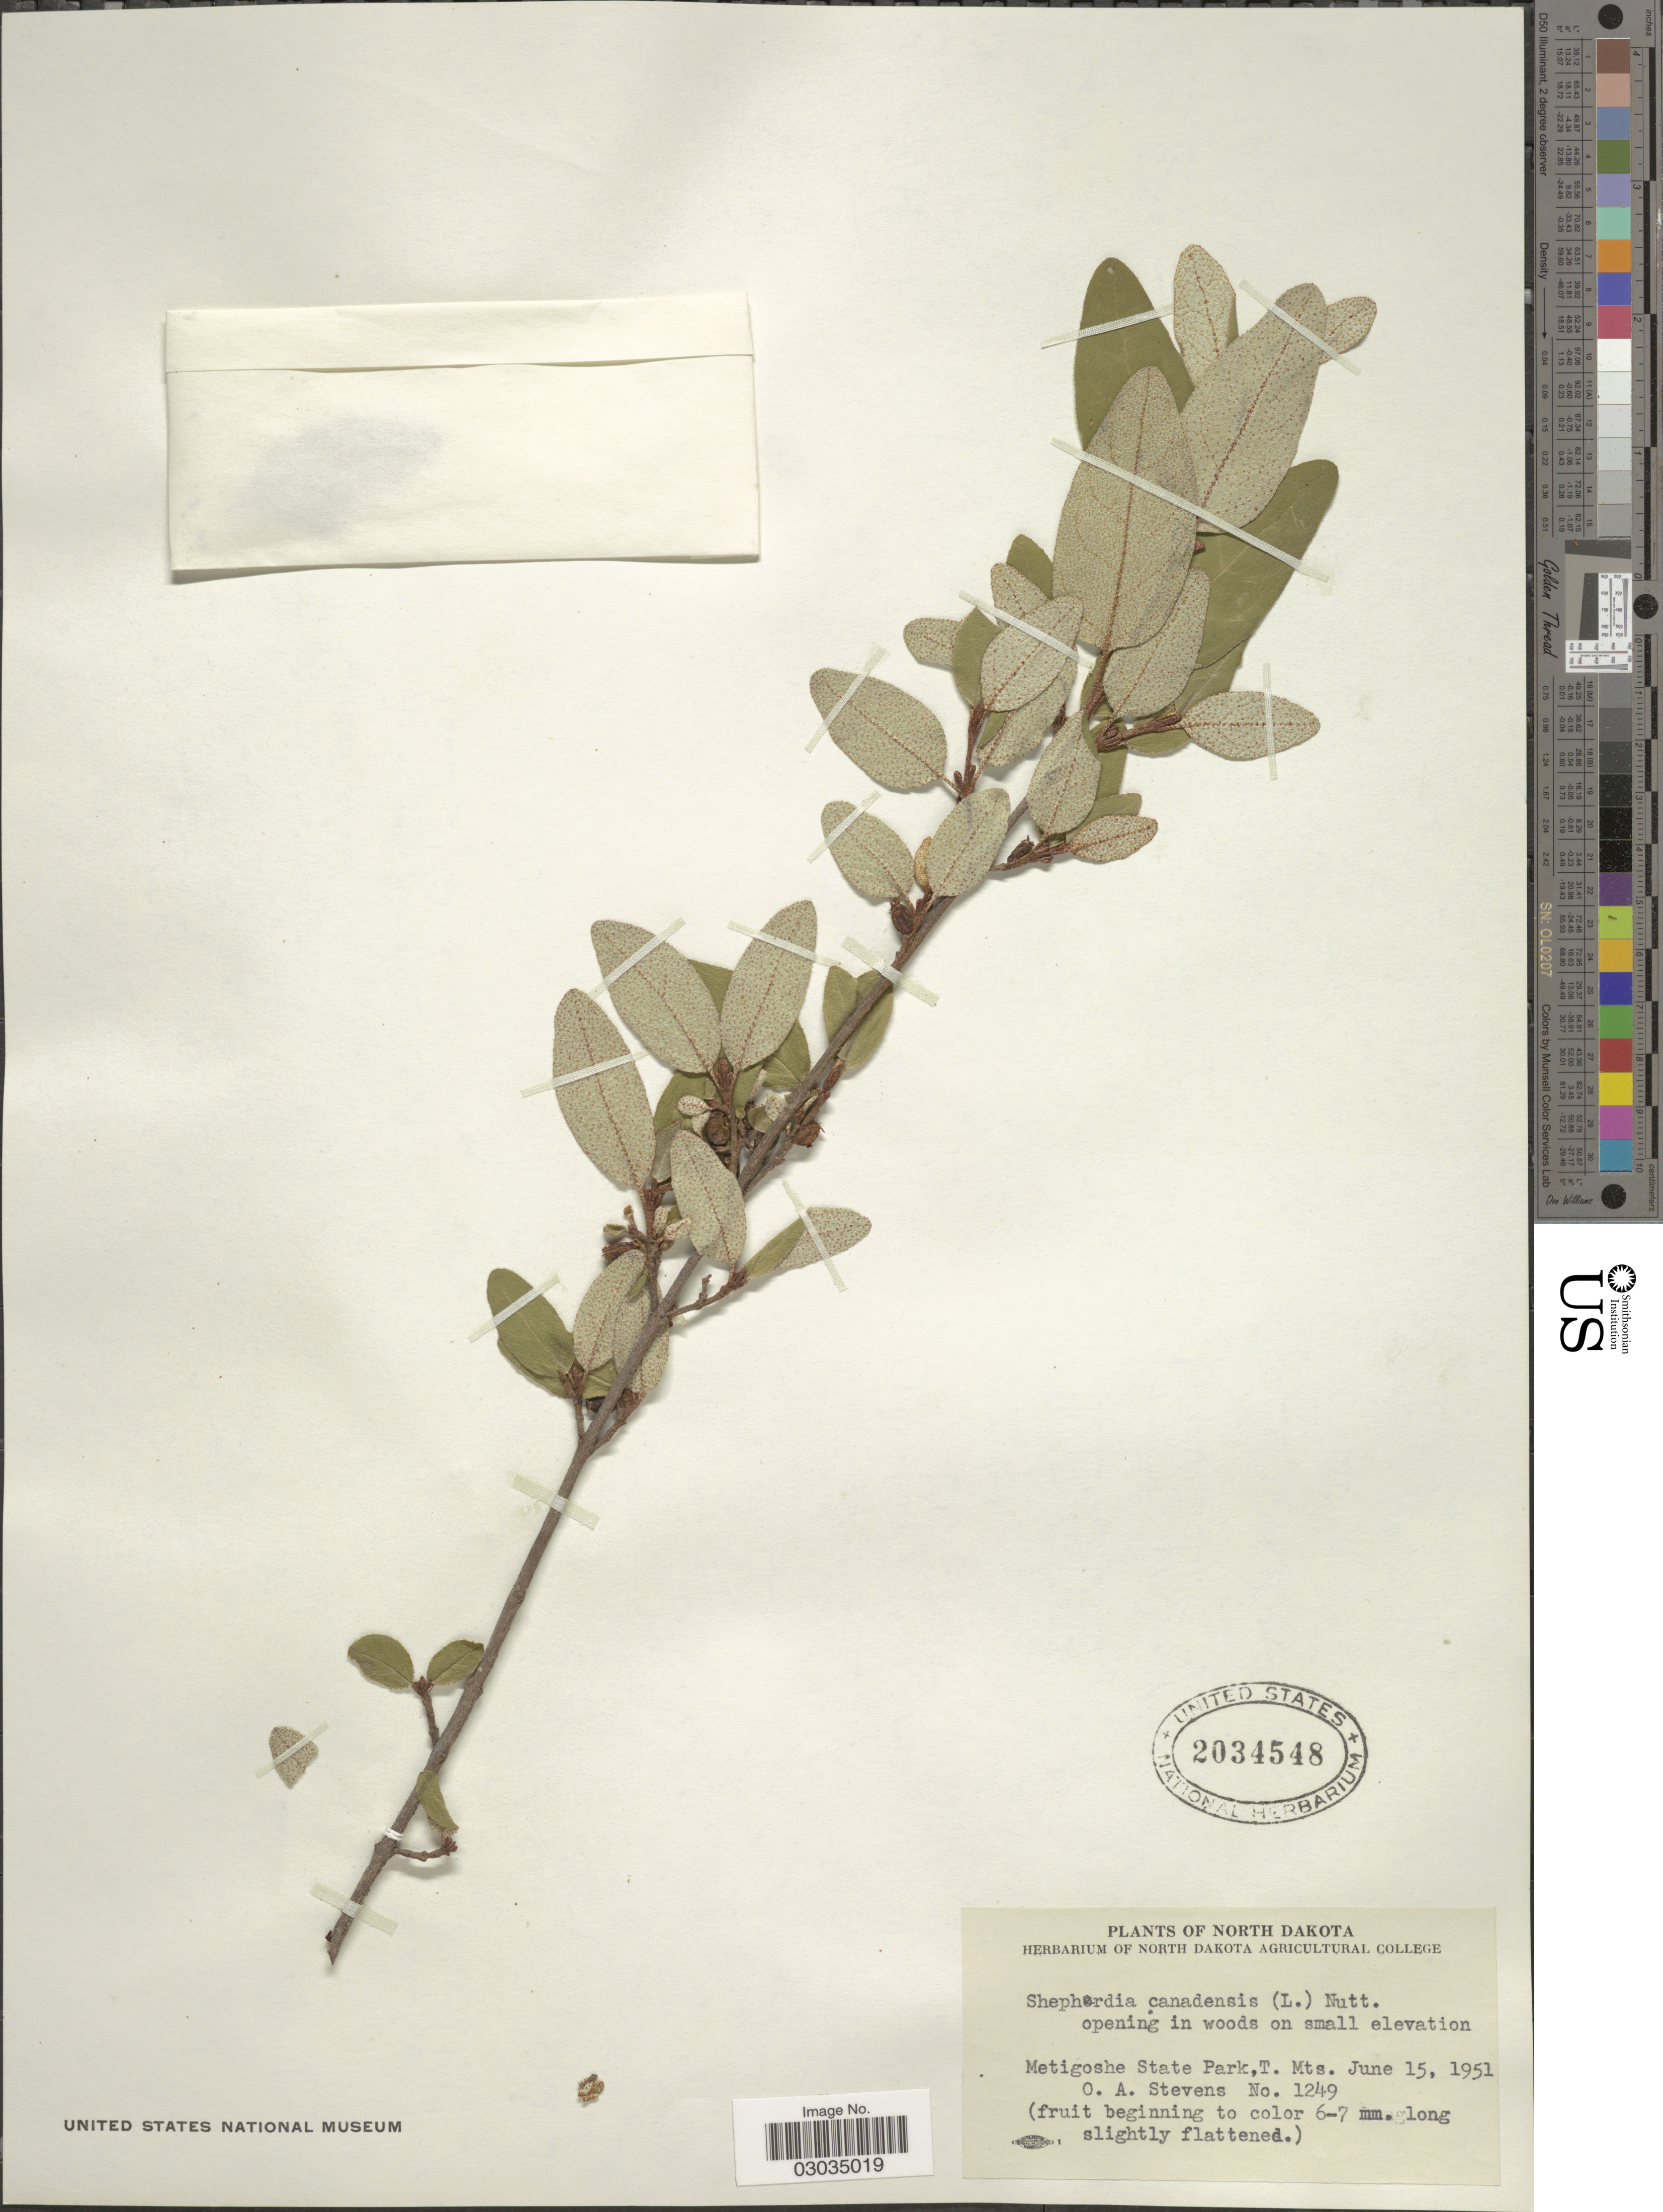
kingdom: Plantae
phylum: Tracheophyta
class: Magnoliopsida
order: Rosales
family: Elaeagnaceae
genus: Shepherdia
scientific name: Shepherdia canadensis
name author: (L.) Nutt.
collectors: O. A. Stevens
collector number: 1249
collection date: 1951-06-15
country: United States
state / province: North Dakota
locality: Metigoshe State Park, T. Mts.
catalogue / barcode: US 2034548